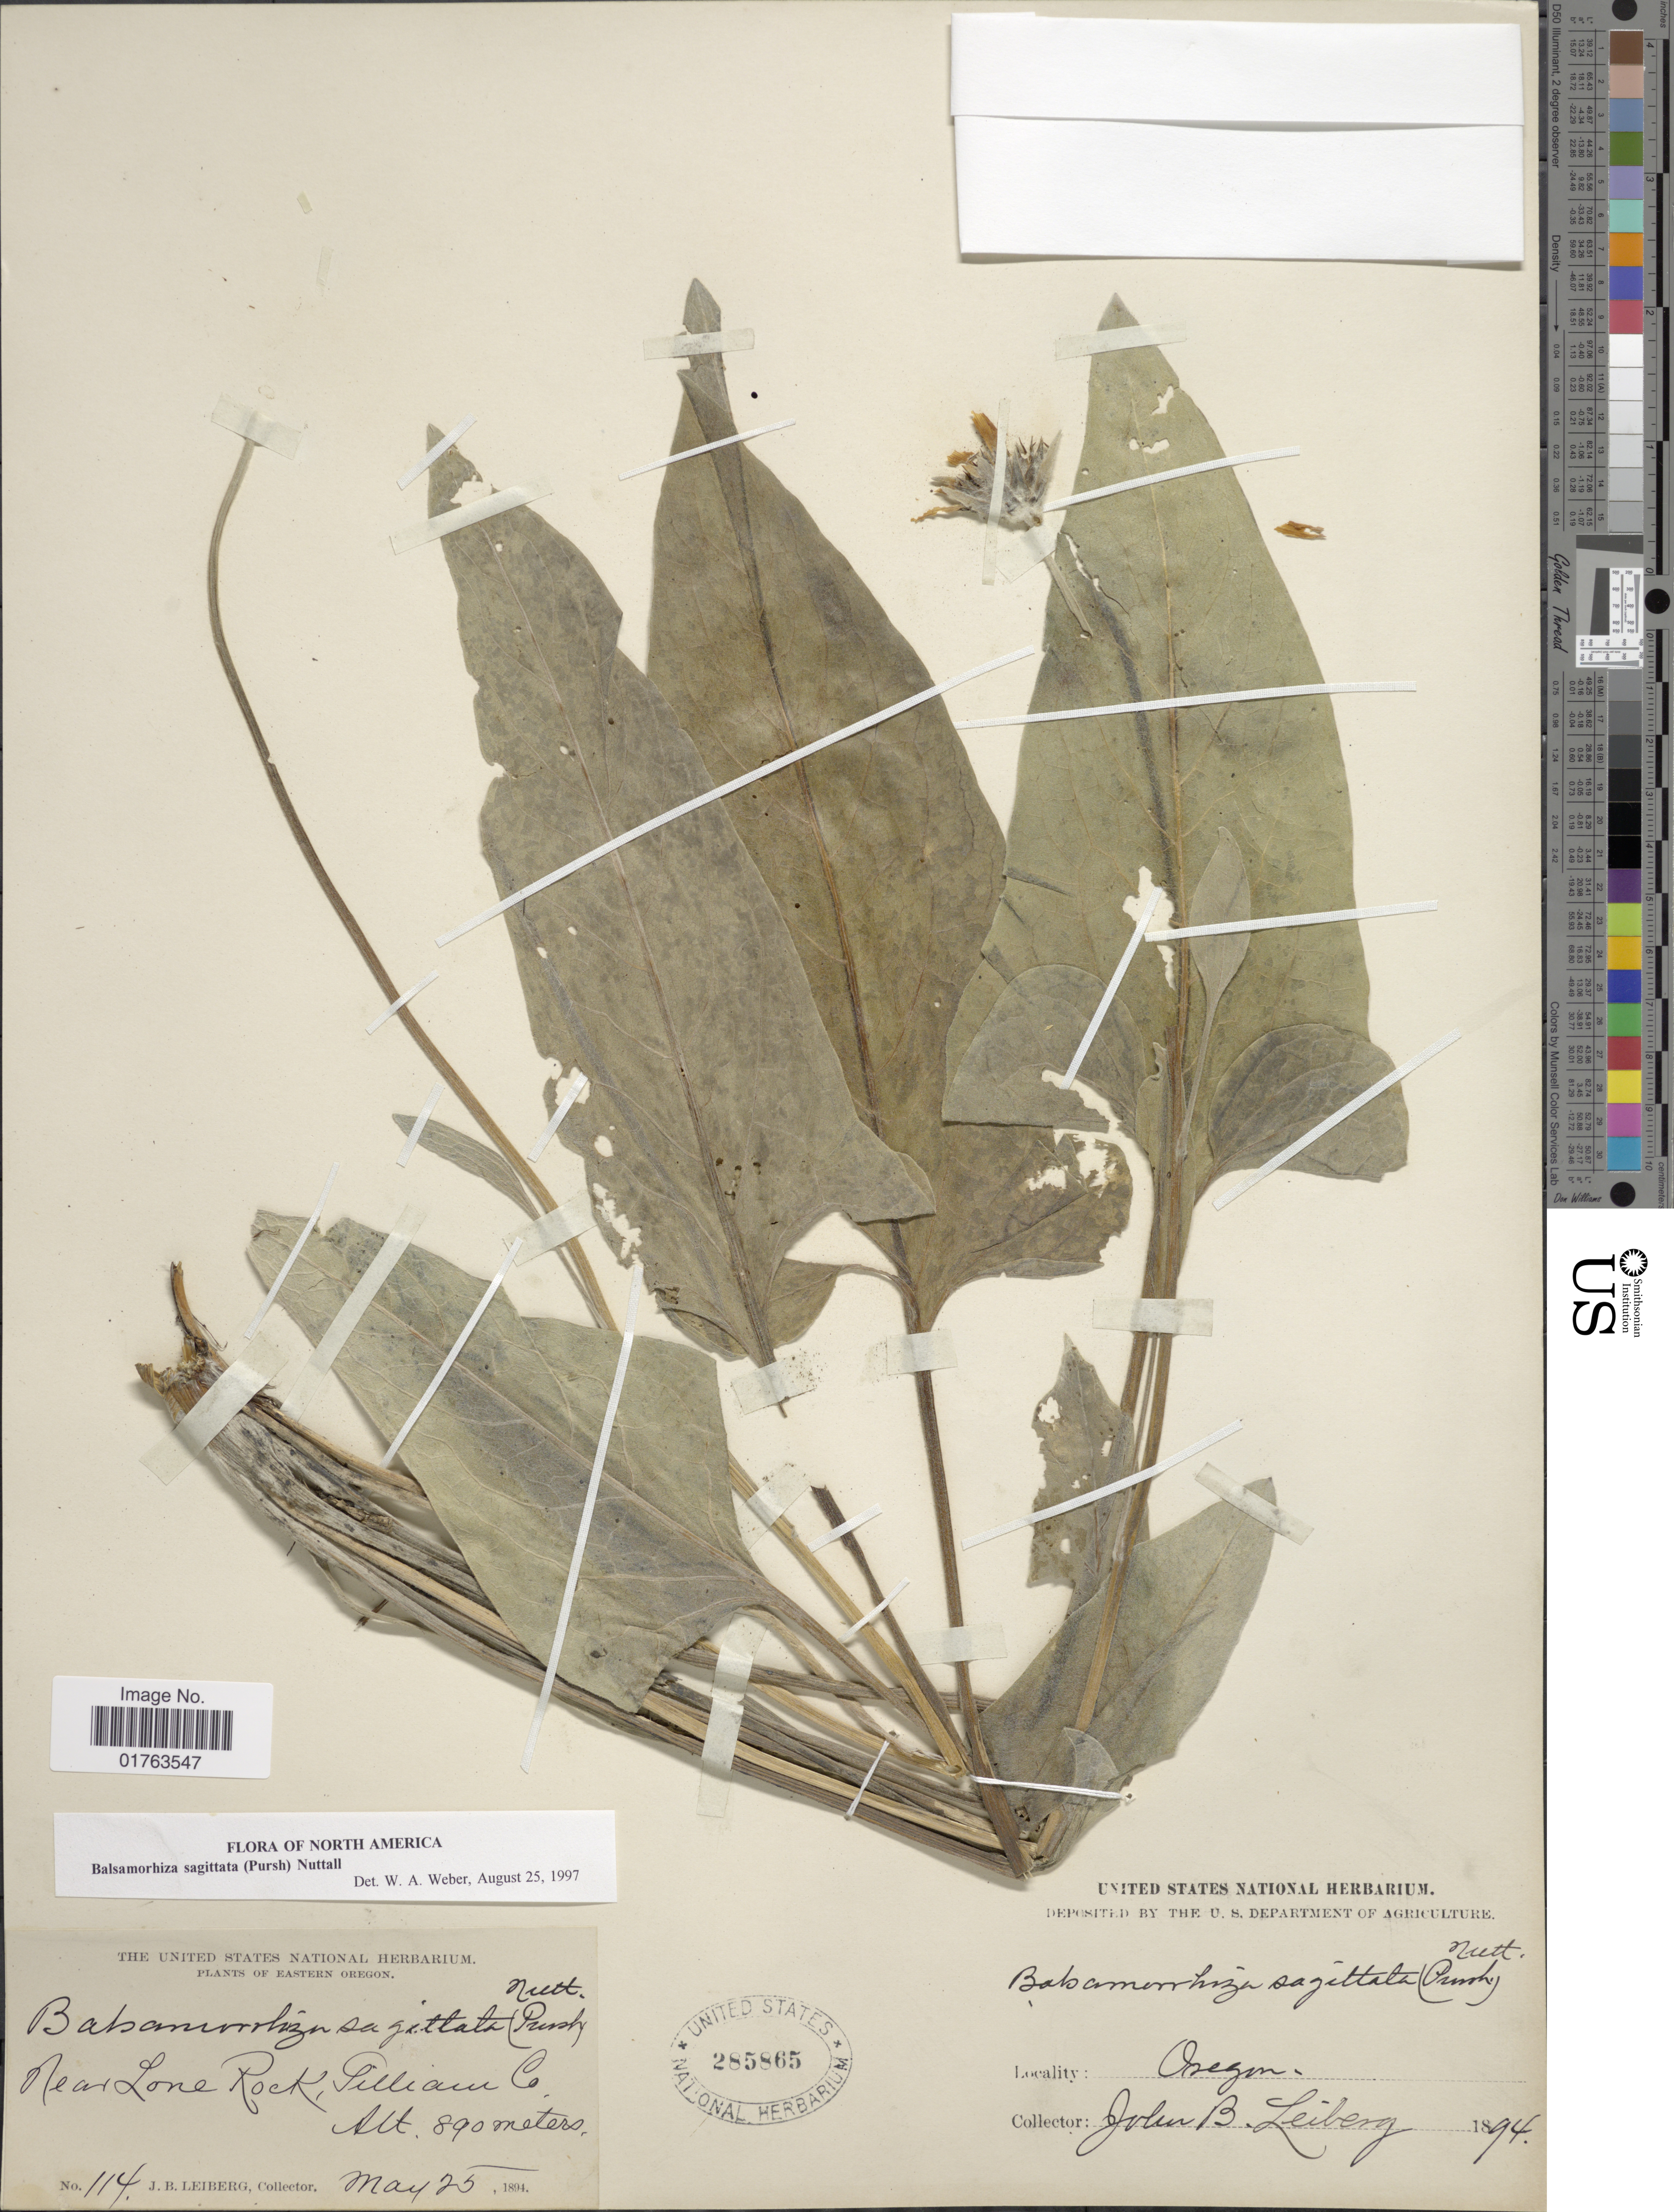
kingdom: Plantae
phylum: Tracheophyta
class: Magnoliopsida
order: Asterales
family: Asteraceae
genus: Balsamorhiza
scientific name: Balsamorhiza sagittata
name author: (Pursh) Nutt.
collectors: J. B. Leiberg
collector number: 114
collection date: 1894-05-25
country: United States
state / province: Oregon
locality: Eastern Oregon, Near Lone Rock, Pilliam Co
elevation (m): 890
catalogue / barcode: US 285865